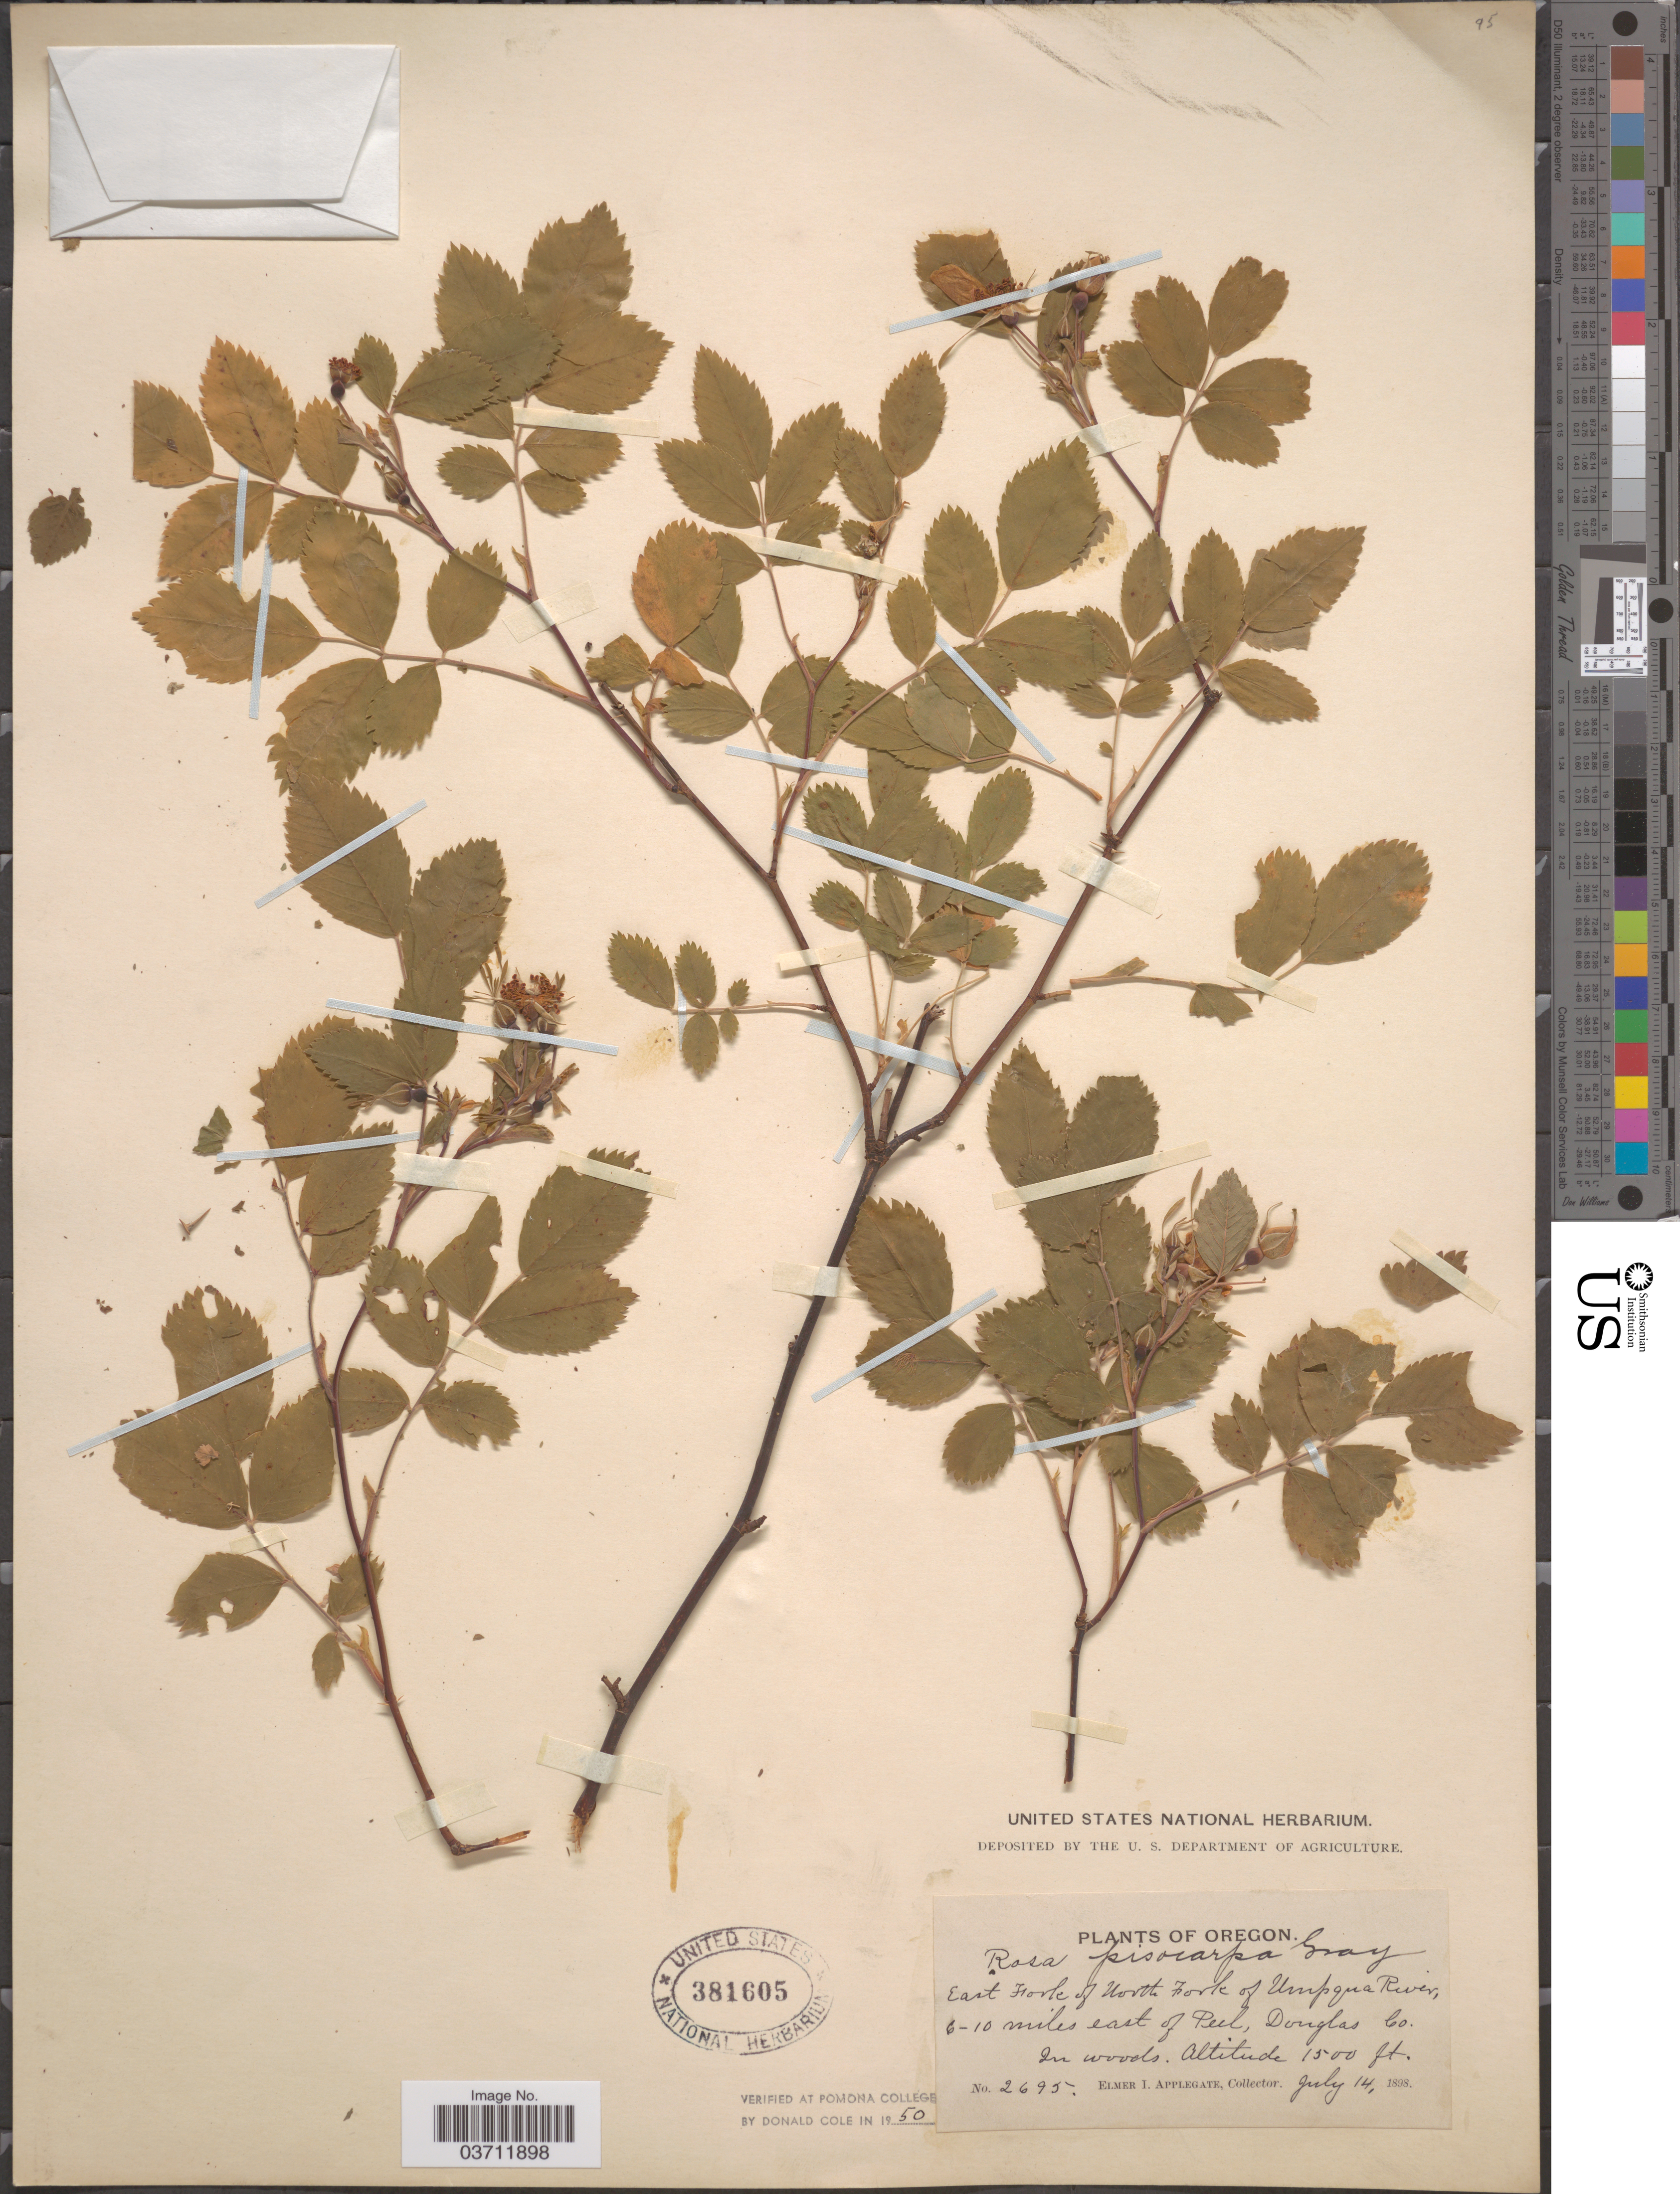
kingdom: Plantae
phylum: Tracheophyta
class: Magnoliopsida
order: Rosales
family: Rosaceae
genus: Rosa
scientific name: Rosa pisocarpa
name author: A. Gray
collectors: E. I. Applegate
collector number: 2695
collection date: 1898-07-14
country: United States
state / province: Oregon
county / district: Douglas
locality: East Fork of North Fork of Umpqua River, 6-10 miles east of Peel, Douglas Co.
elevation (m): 457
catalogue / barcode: US 381605